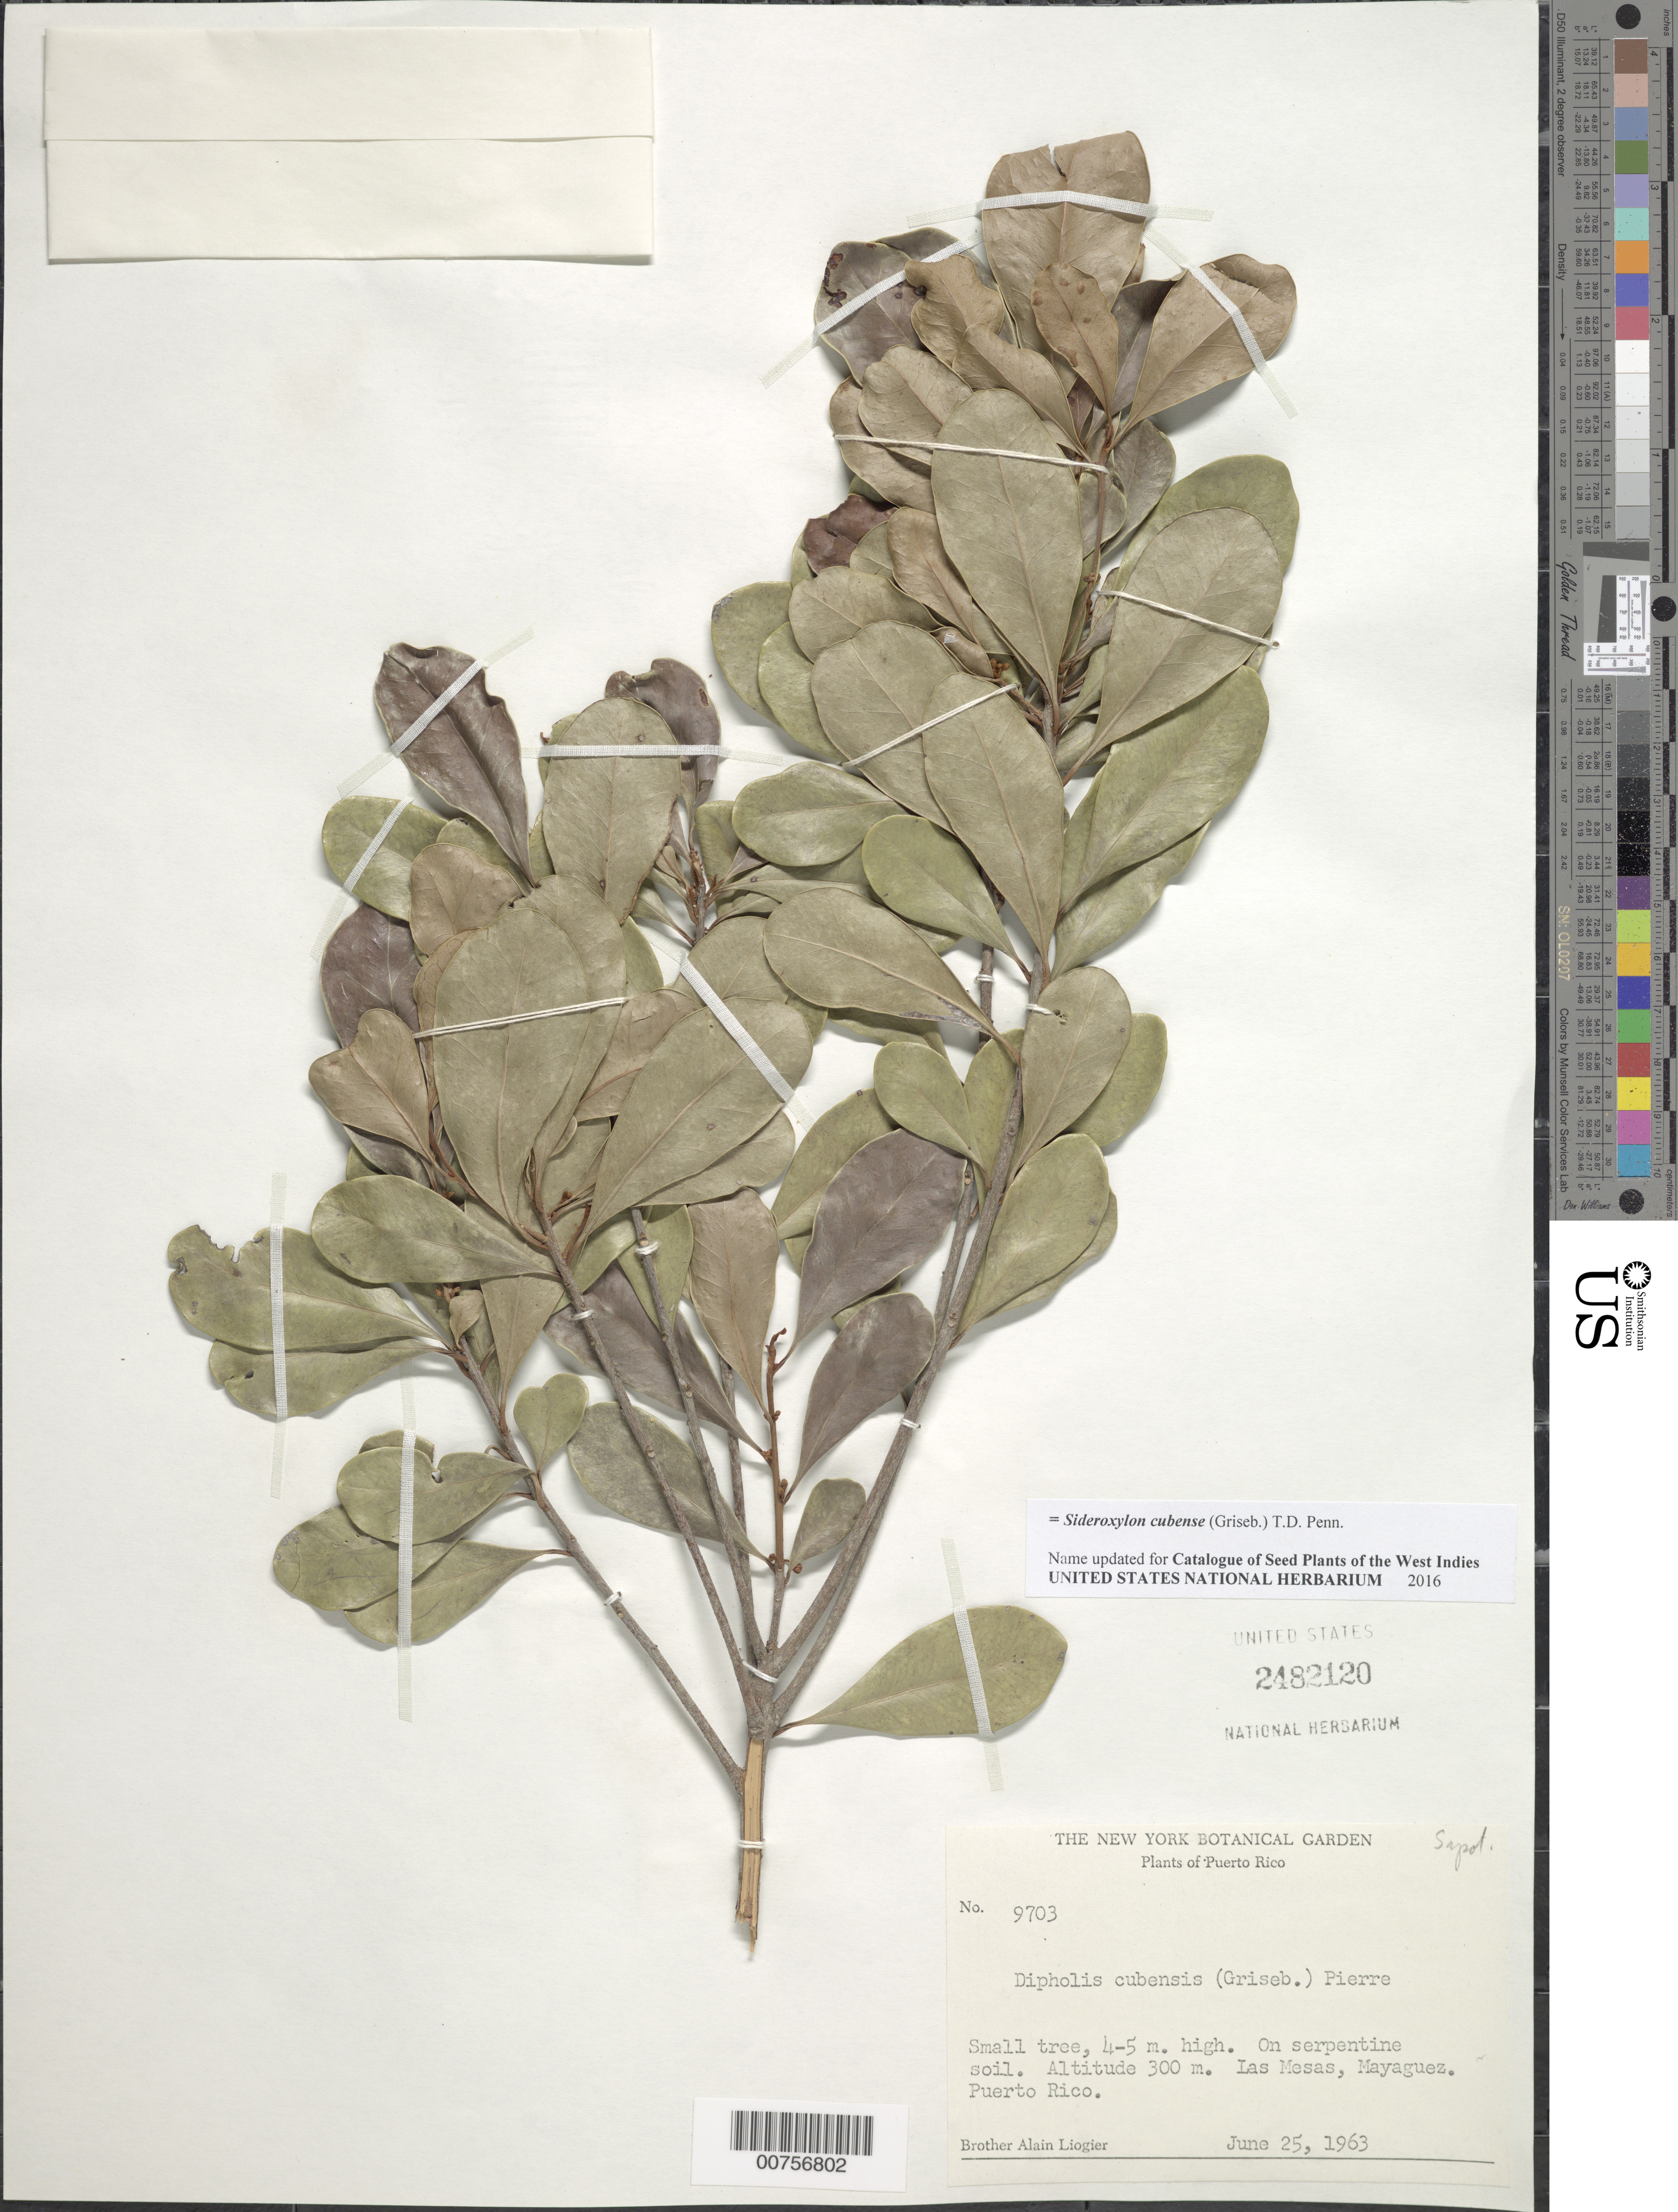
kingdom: Plantae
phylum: Tracheophyta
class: Magnoliopsida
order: Ericales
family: Sapotaceae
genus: Sideroxylon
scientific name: Sideroxylon cubense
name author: (Griseb.) T.D. Penn.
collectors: A. H. Liogier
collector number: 9703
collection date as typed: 25 Jun 1963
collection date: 1963-06-25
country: Puerto Rico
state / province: Mayagüez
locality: Las Mesas, Mayaguez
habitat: Serpentine soil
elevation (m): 300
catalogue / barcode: US 2482120